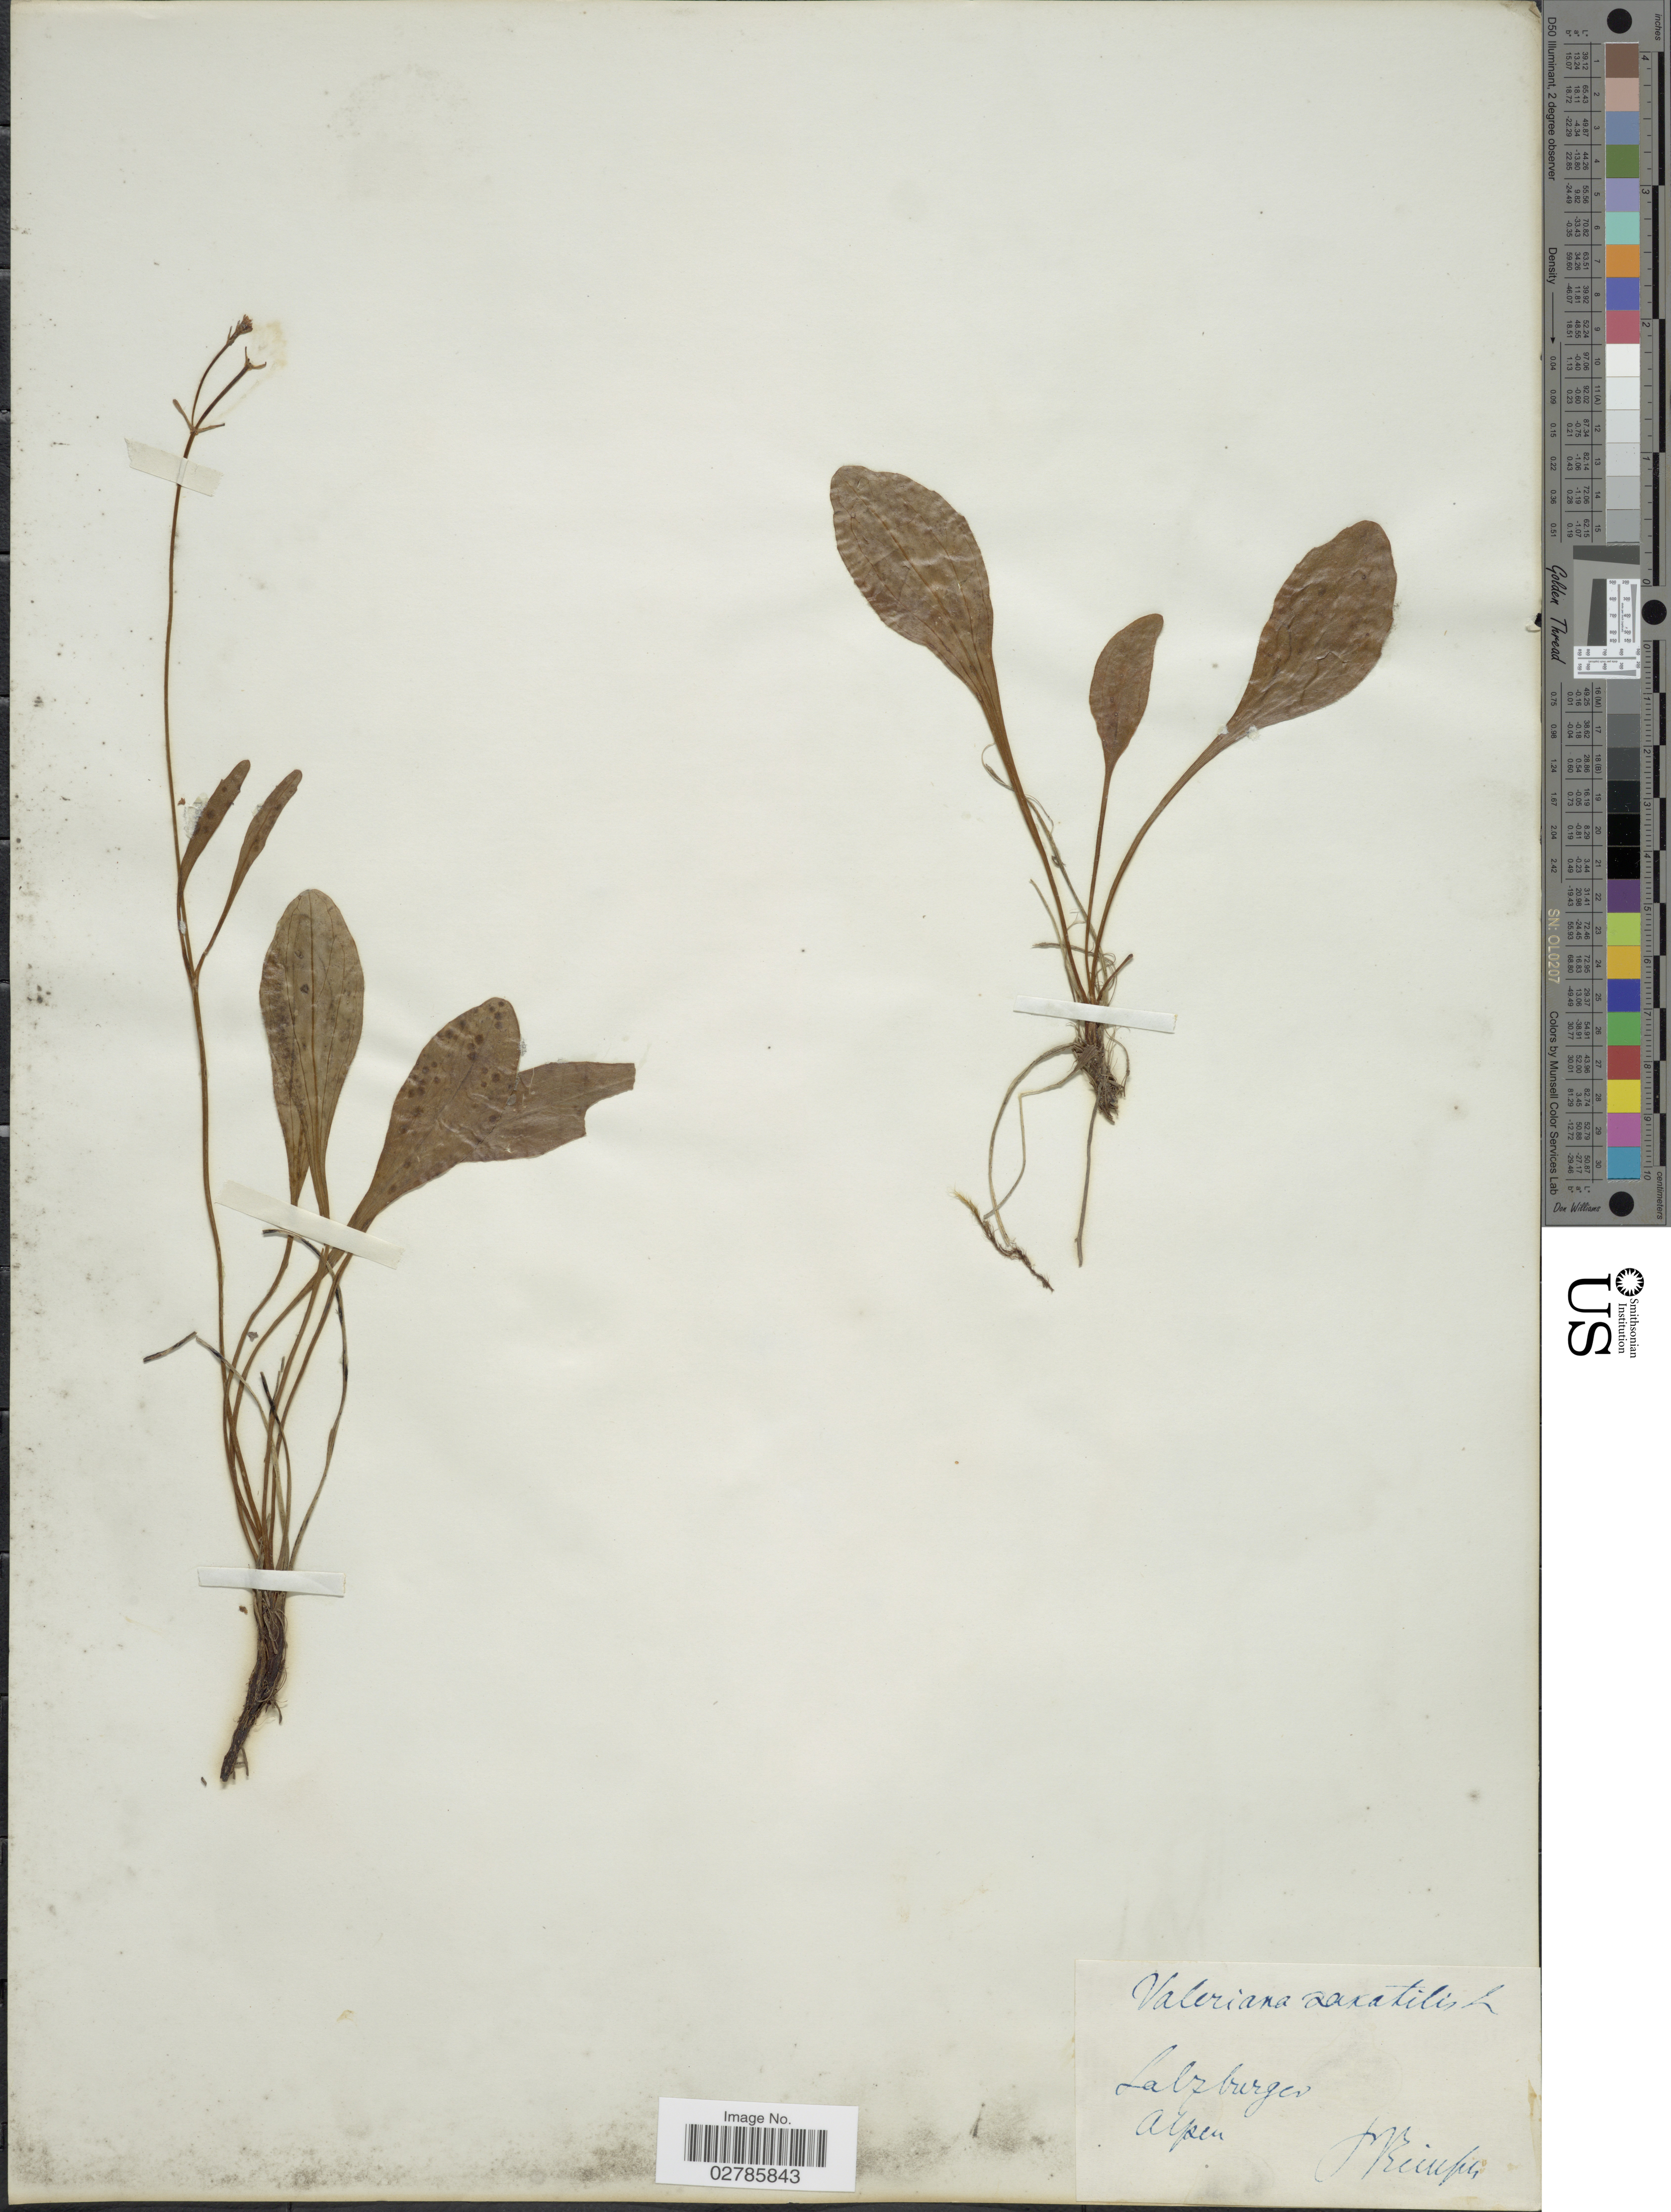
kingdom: Plantae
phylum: Tracheophyta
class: Magnoliopsida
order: Dipsacales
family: Caprifoliaceae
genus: Valeriana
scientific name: Valeriana saxatilis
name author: L.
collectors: P.F. Reinsch (herbarium)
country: Austria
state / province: Salzburg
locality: Salzburger. Alpen.